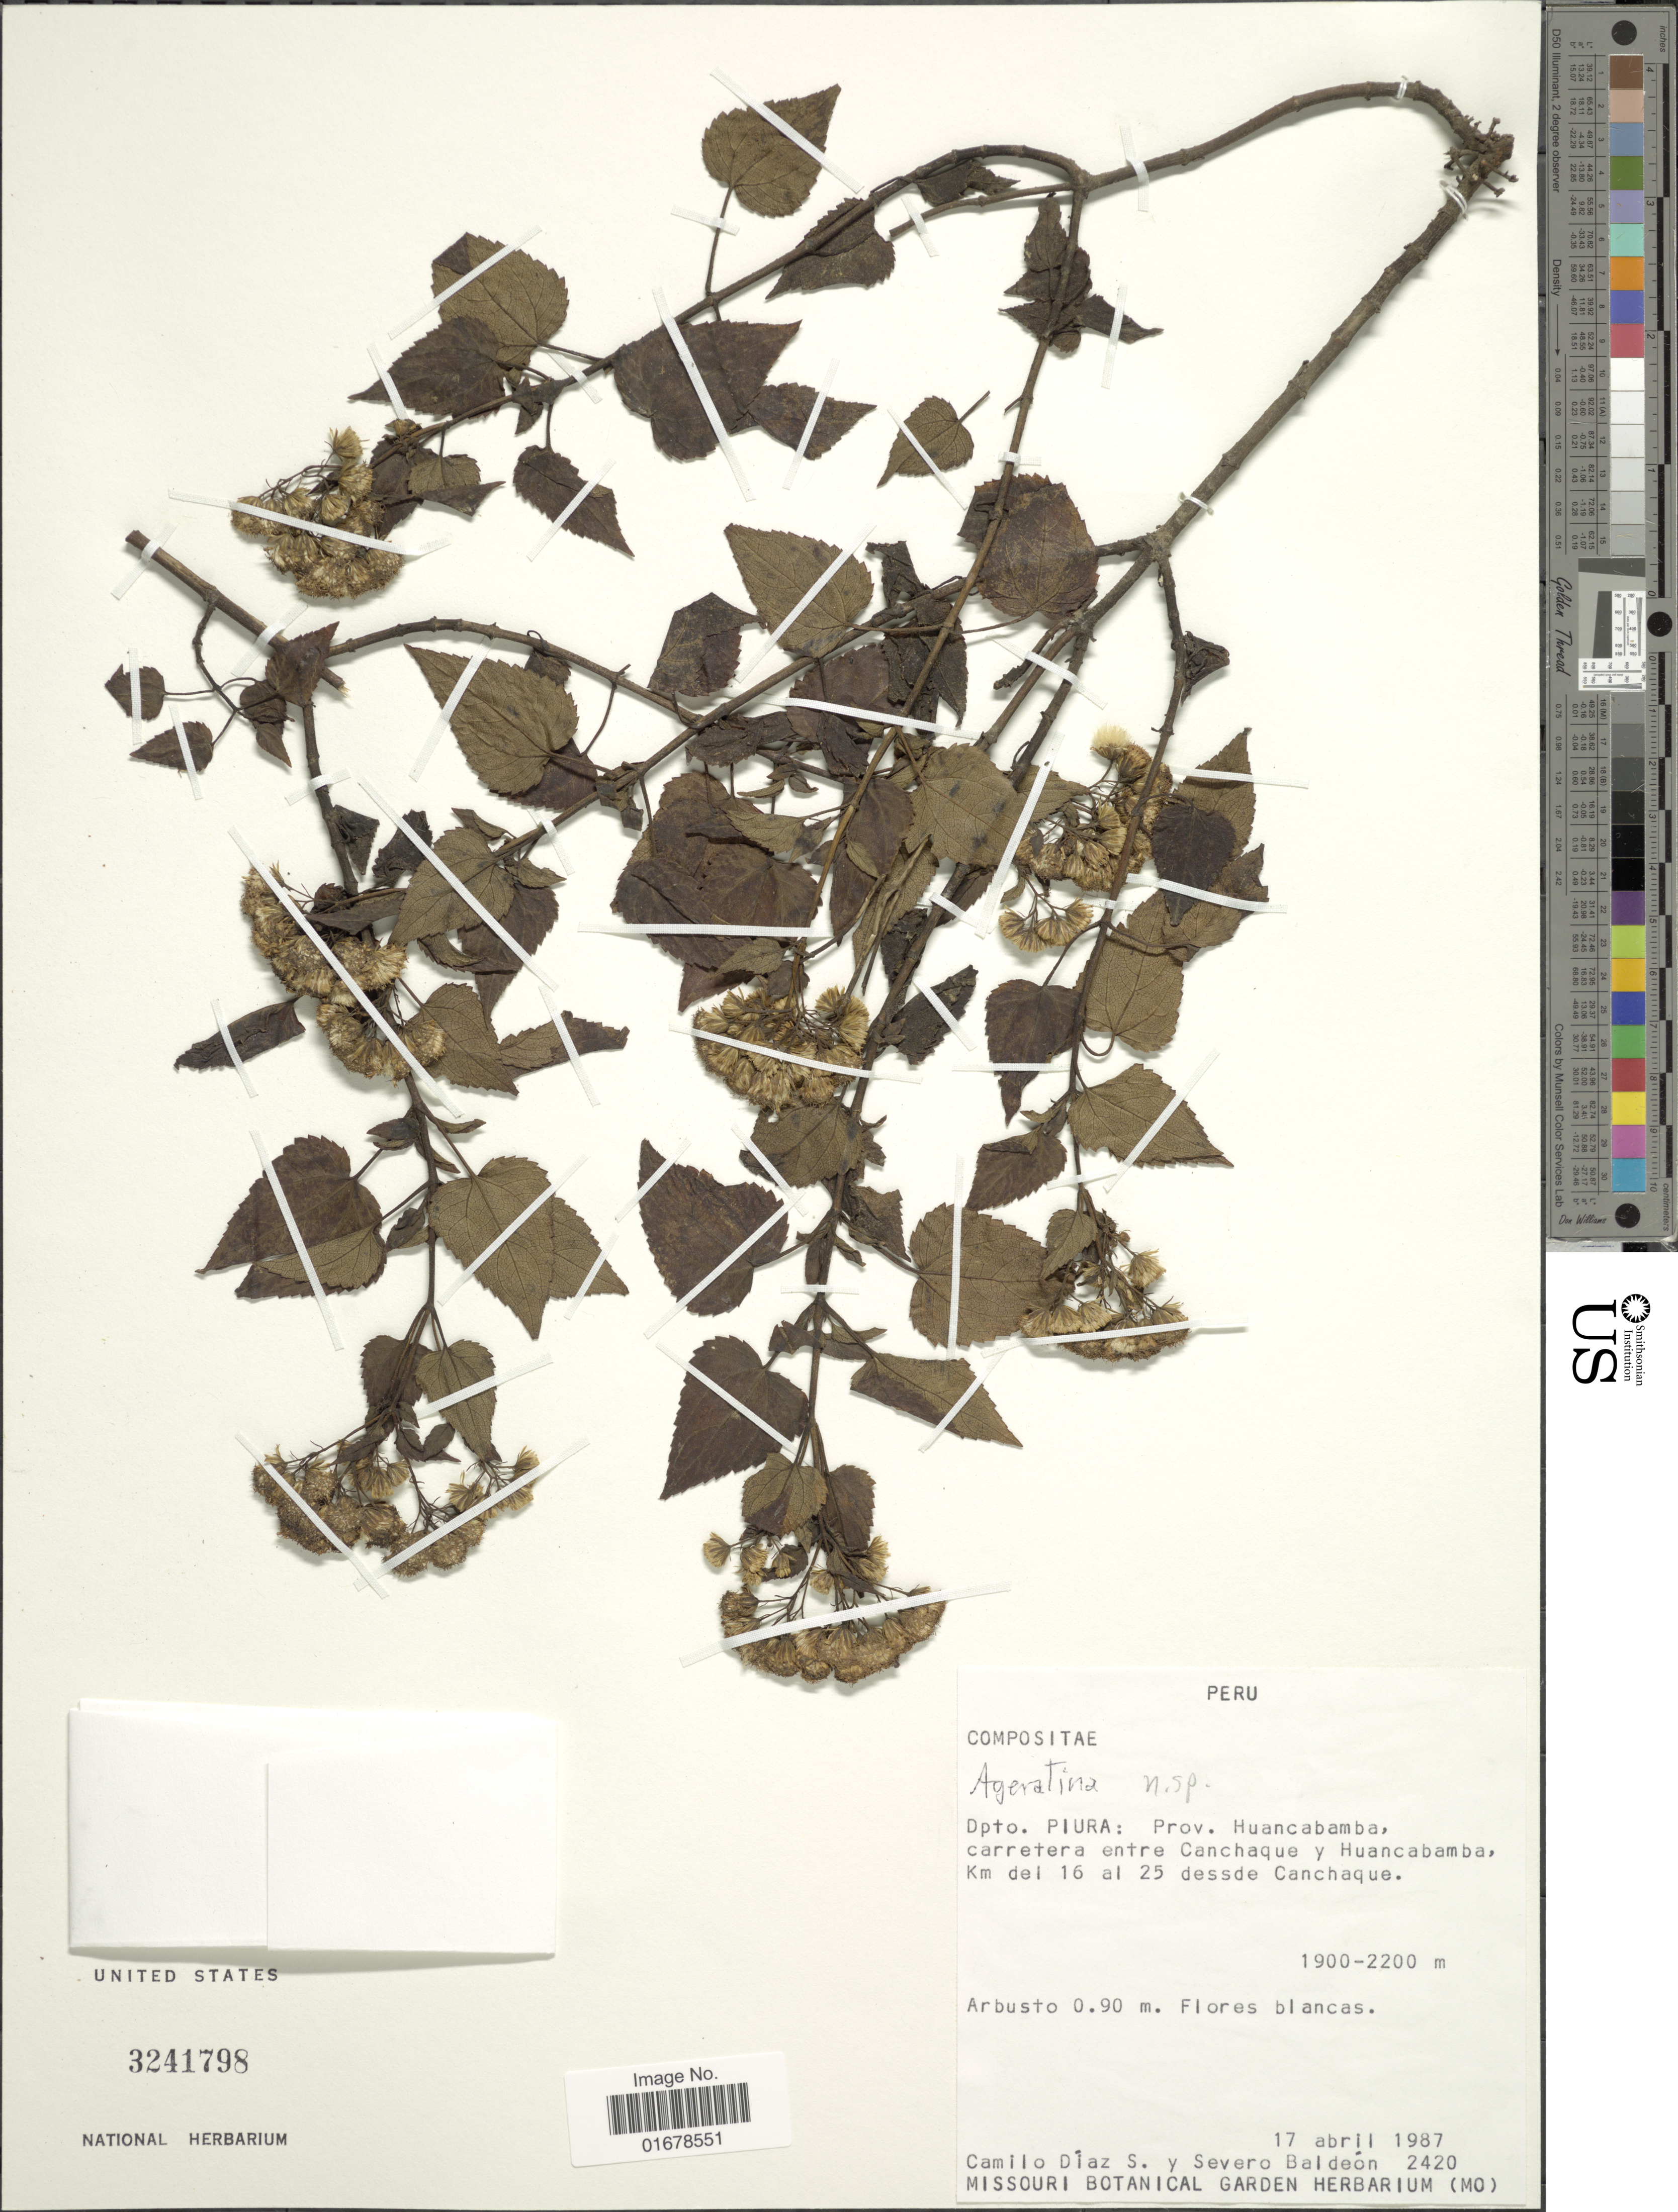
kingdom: Plantae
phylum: Tracheophyta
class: Magnoliopsida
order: Asterales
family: Asteraceae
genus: Ageratina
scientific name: Ageratina sp.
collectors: C. Diaz Santibanez & S. Baldeón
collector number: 2420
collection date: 1987-04-17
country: Peru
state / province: Piura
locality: Dpto. Piura: Prov. Huancabamba, Carretera entre Canchaque y Huancabamba Km del 16 en 25 dessde Canchaque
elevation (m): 1900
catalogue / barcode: US 3241798